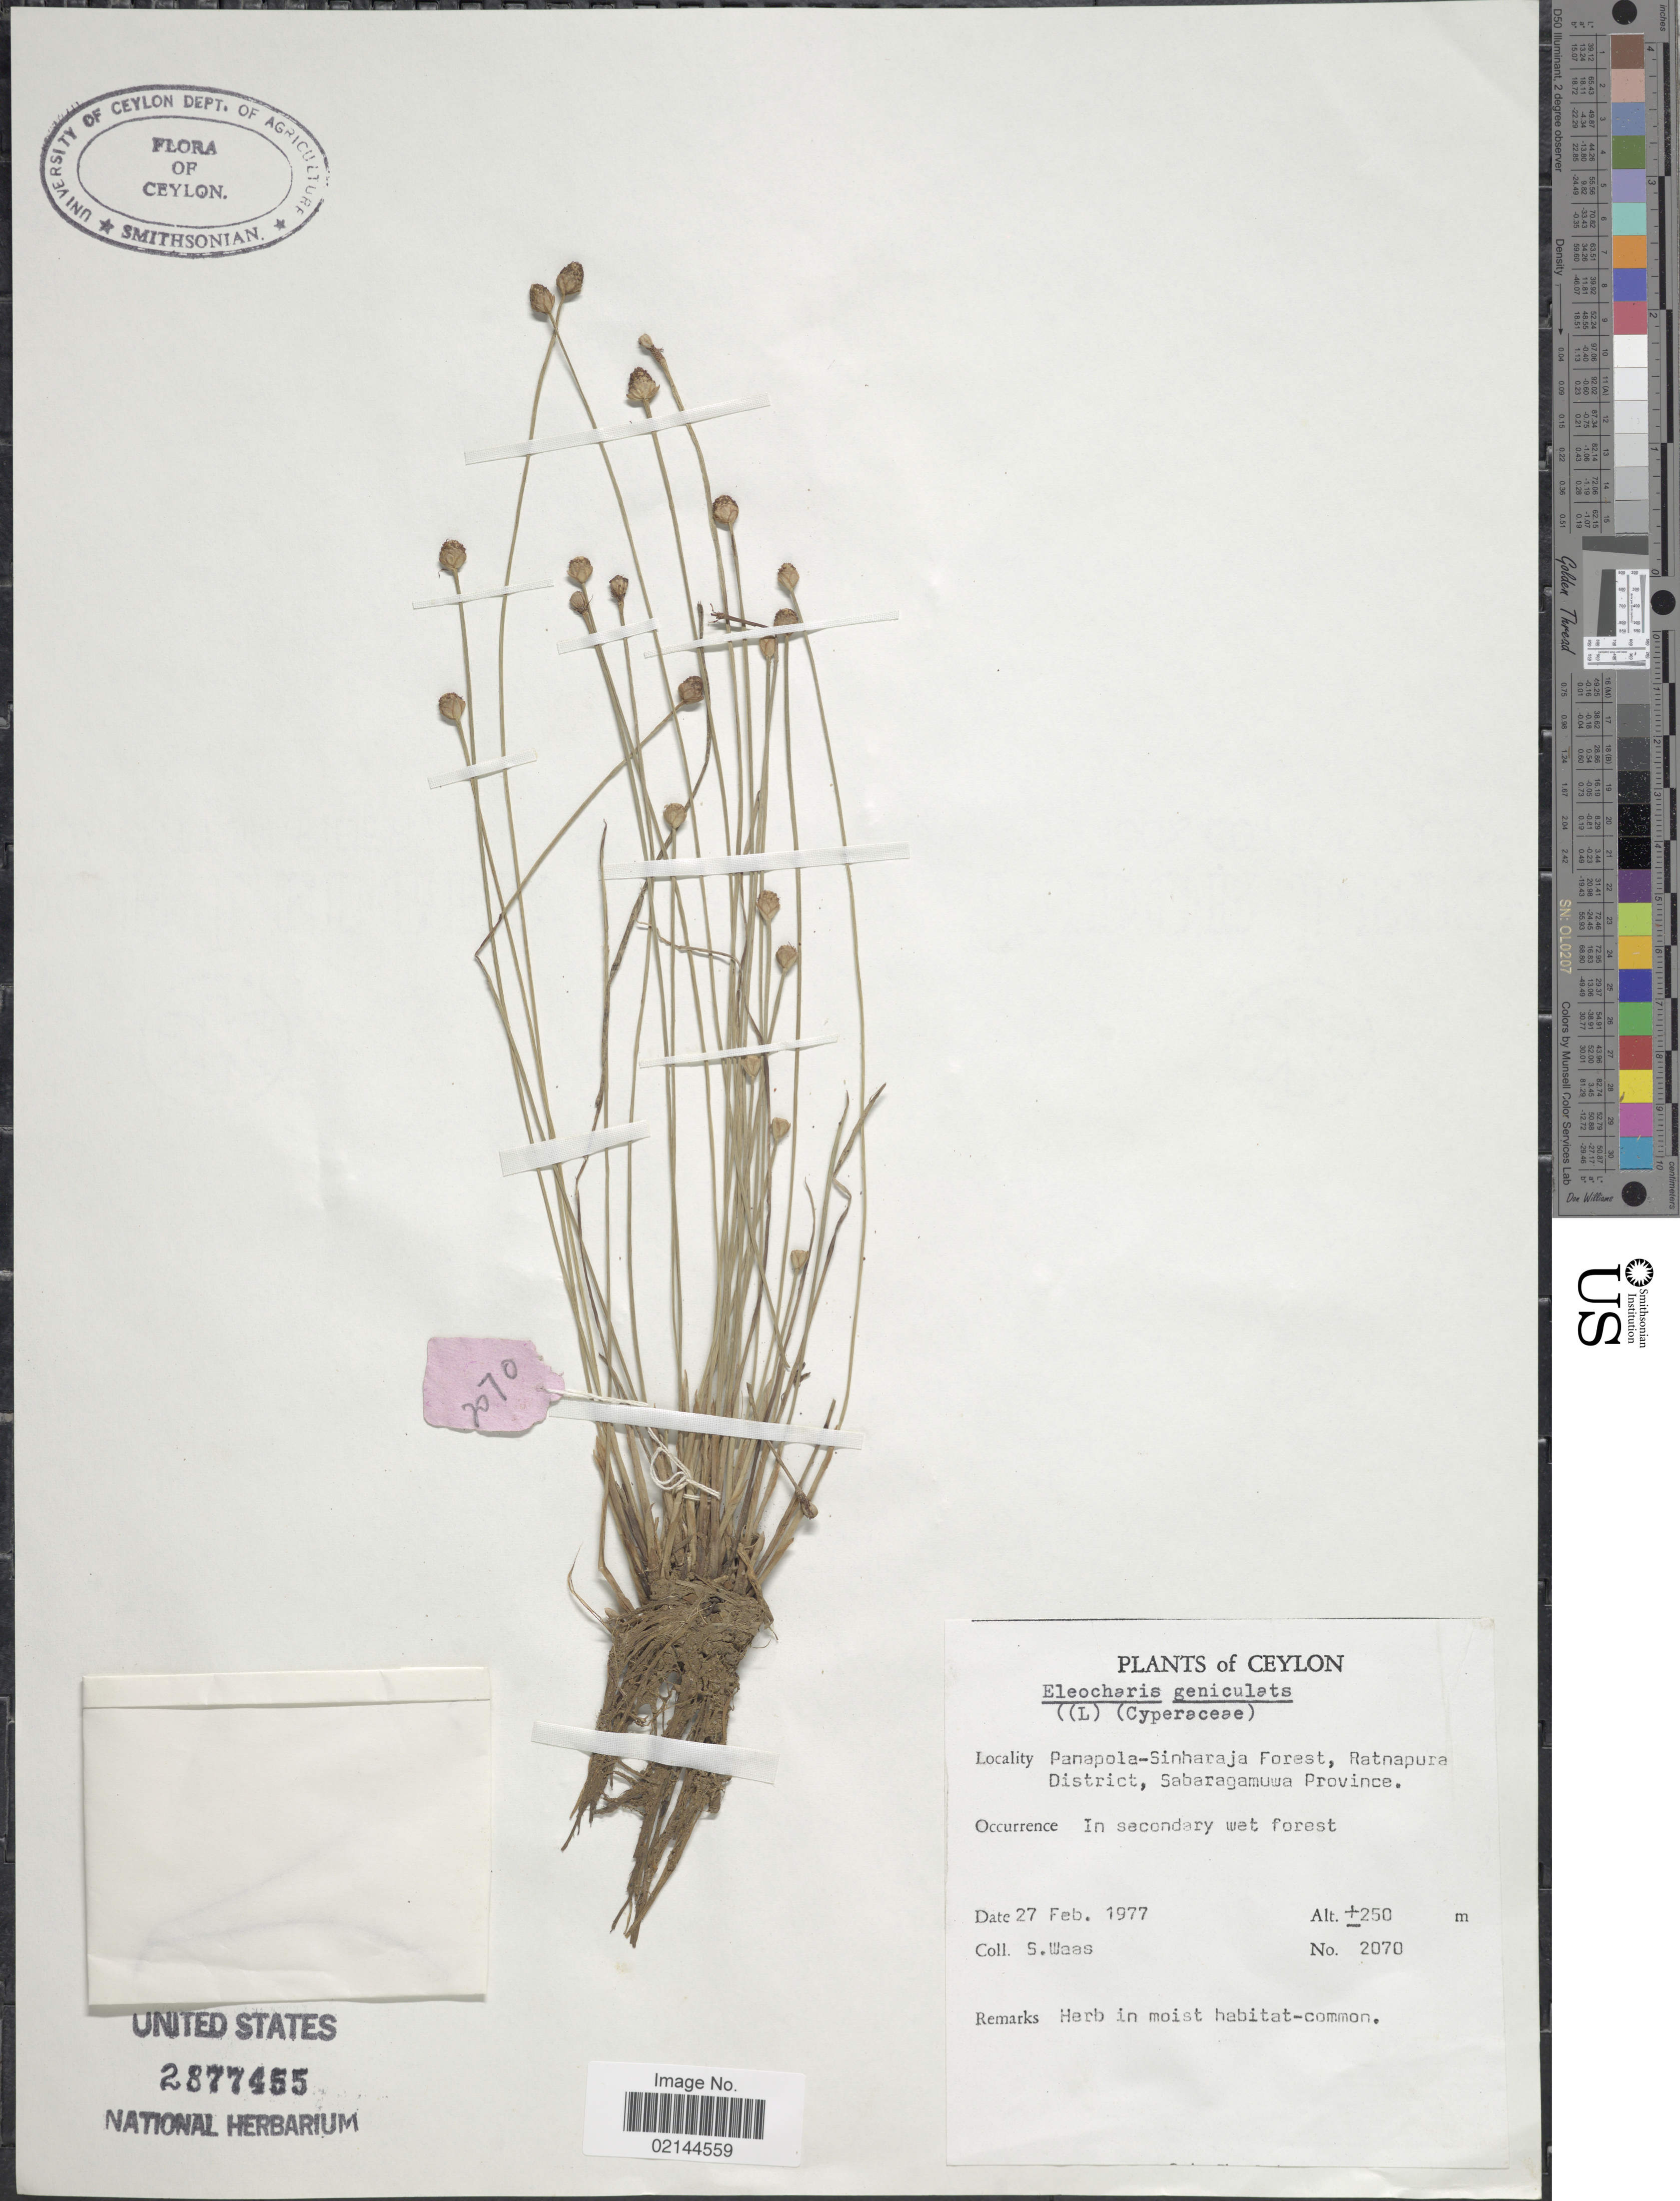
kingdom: Plantae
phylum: Tracheophyta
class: Liliopsida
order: Poales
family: Cyperaceae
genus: Fimbristylis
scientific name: Fimbristylis tetragona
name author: R. Br.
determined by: Strong, Mark T., (BOT), Smithsonian Institution - National Museum of Natural History (UNITED STATES)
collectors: S. Waas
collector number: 2070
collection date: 1977-02-27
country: Sri Lanka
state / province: Sabaragamuwa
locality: Ceylon. Panapola- Sinharaja Forest, Ratnapura District.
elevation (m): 250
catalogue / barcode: US 2877455